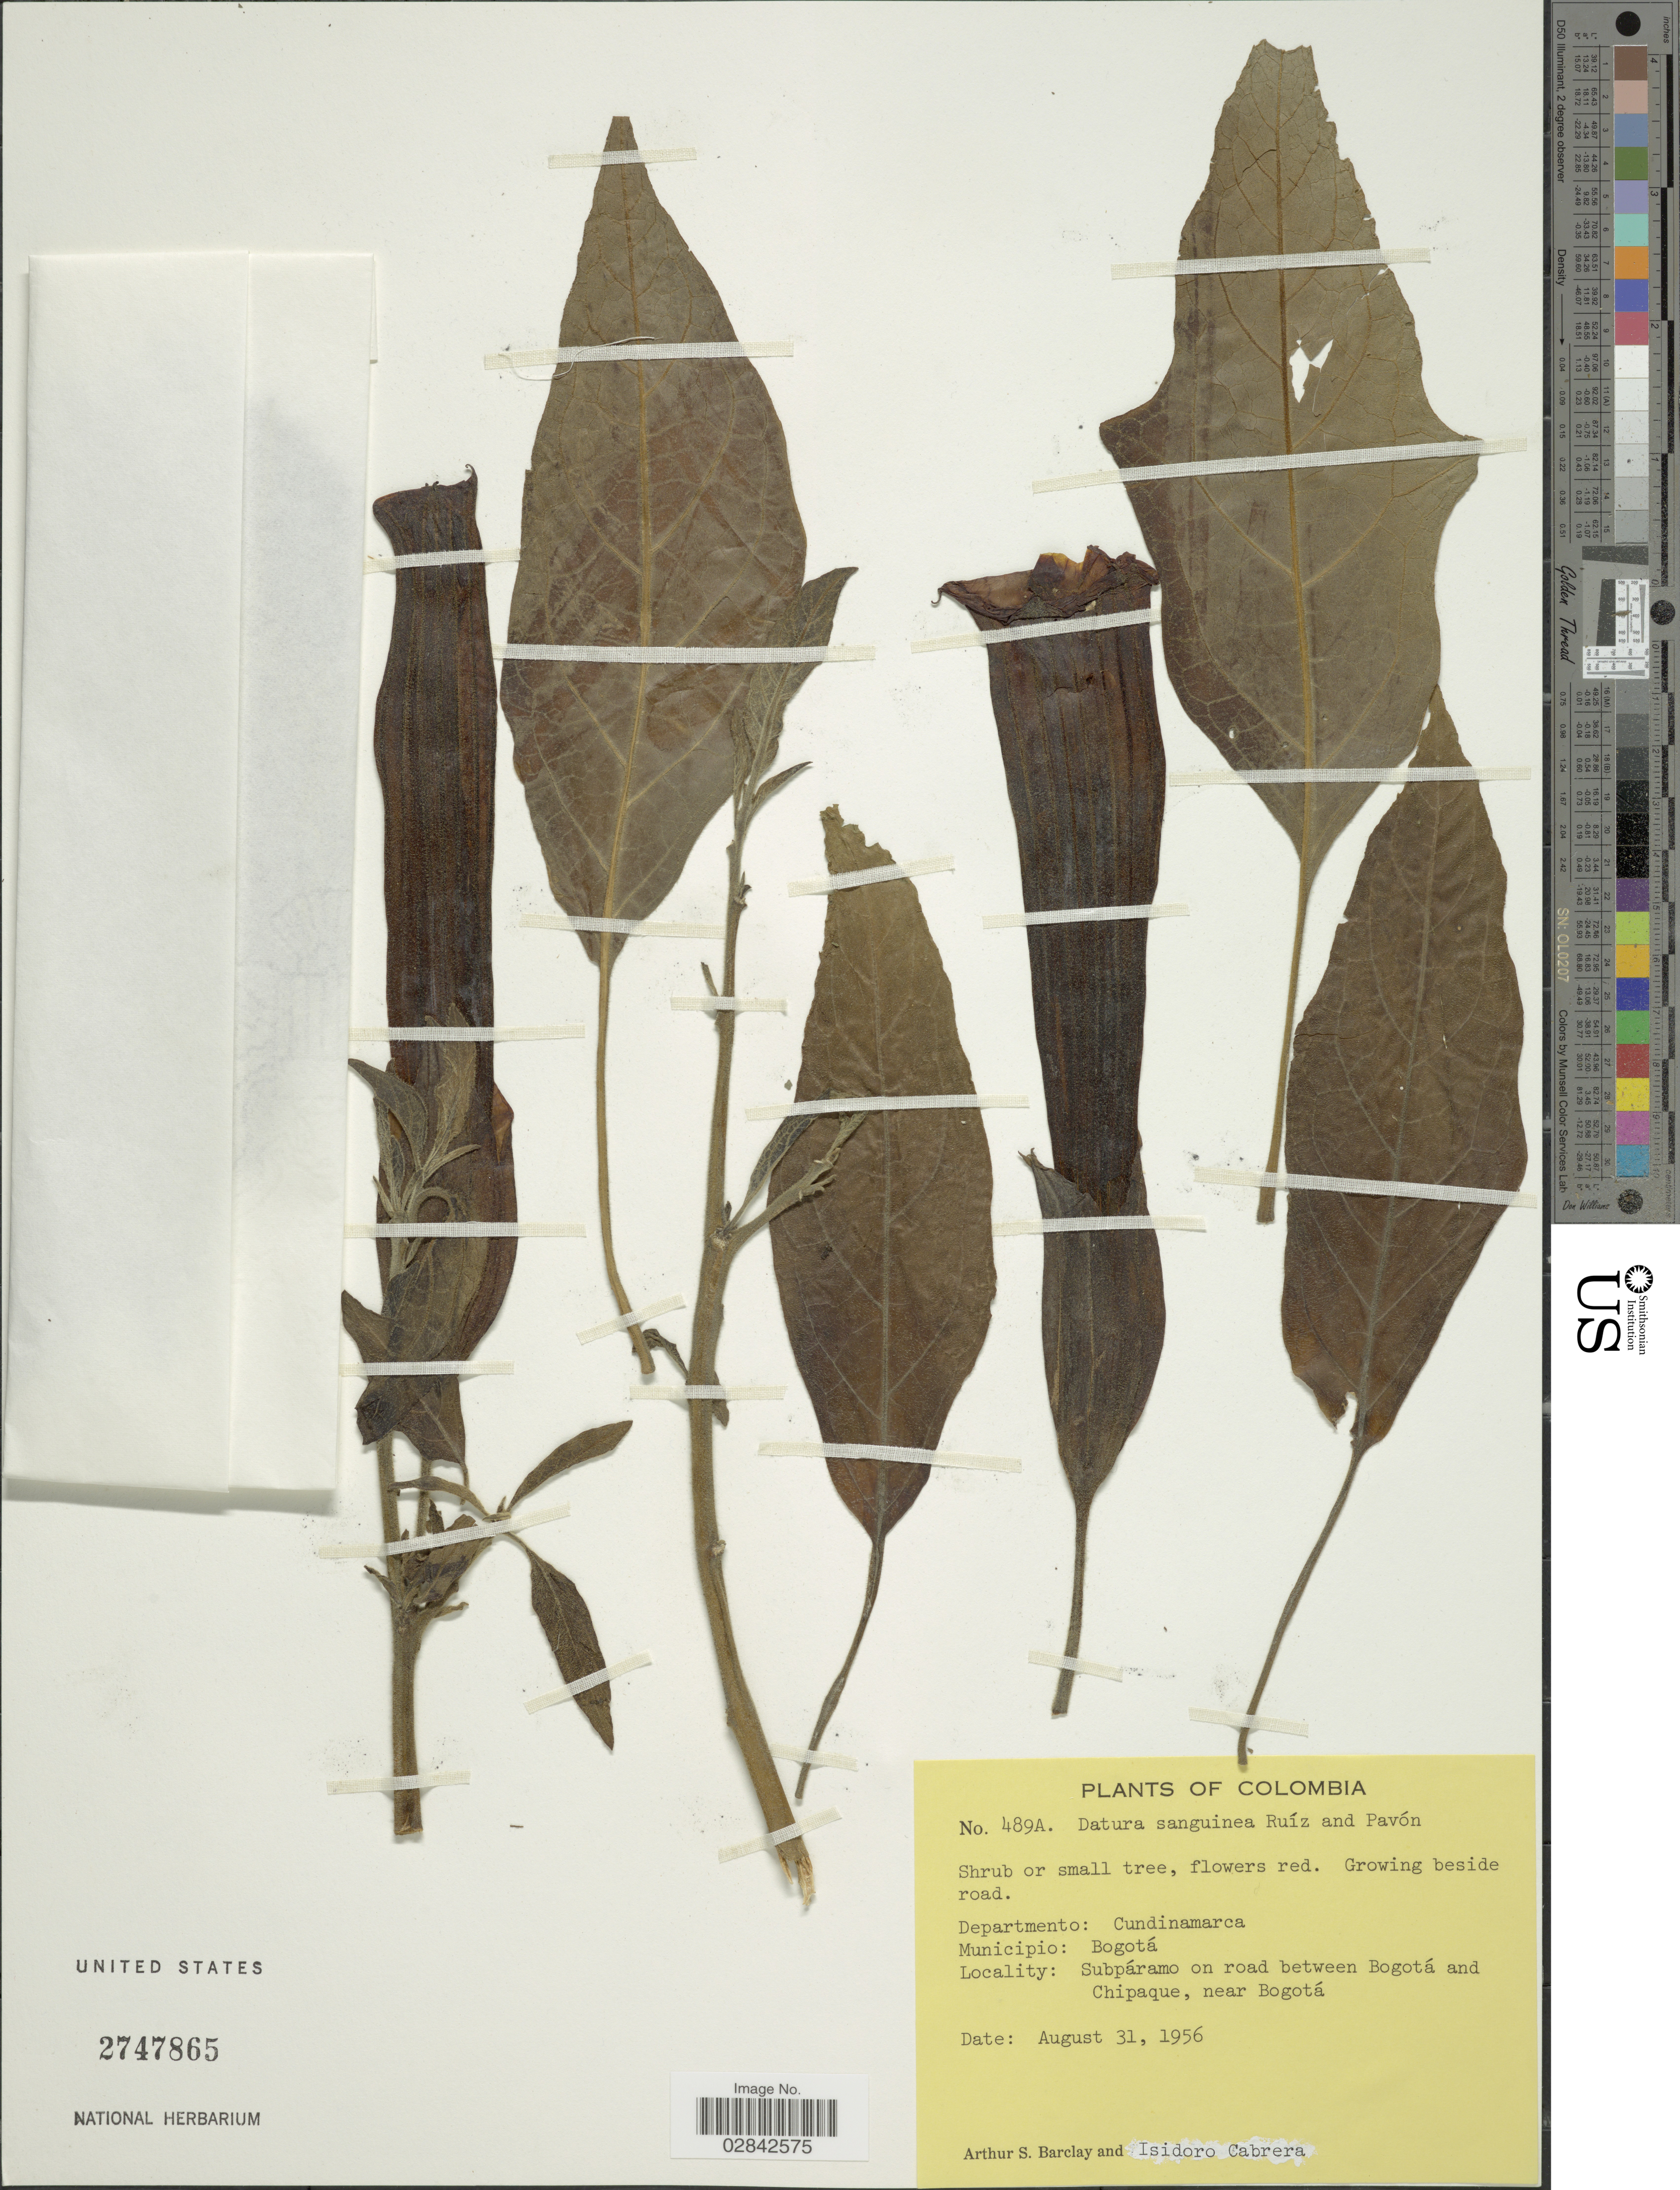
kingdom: Plantae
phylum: Tracheophyta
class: Magnoliopsida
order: Solanales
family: Solanaceae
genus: Brugmansia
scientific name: Brugmansia sanguinea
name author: (Ruiz & Pav.) D. Don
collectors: A. S. Barclay & I. Cabrera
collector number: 489A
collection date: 1956-08-31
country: Colombia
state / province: Cundinamarca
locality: Departmento: Cundinamarca, Municipio: Bogotá. Subpáramo on road between Bogotá and Chipaque, near Bogotá.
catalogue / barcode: US 2747865